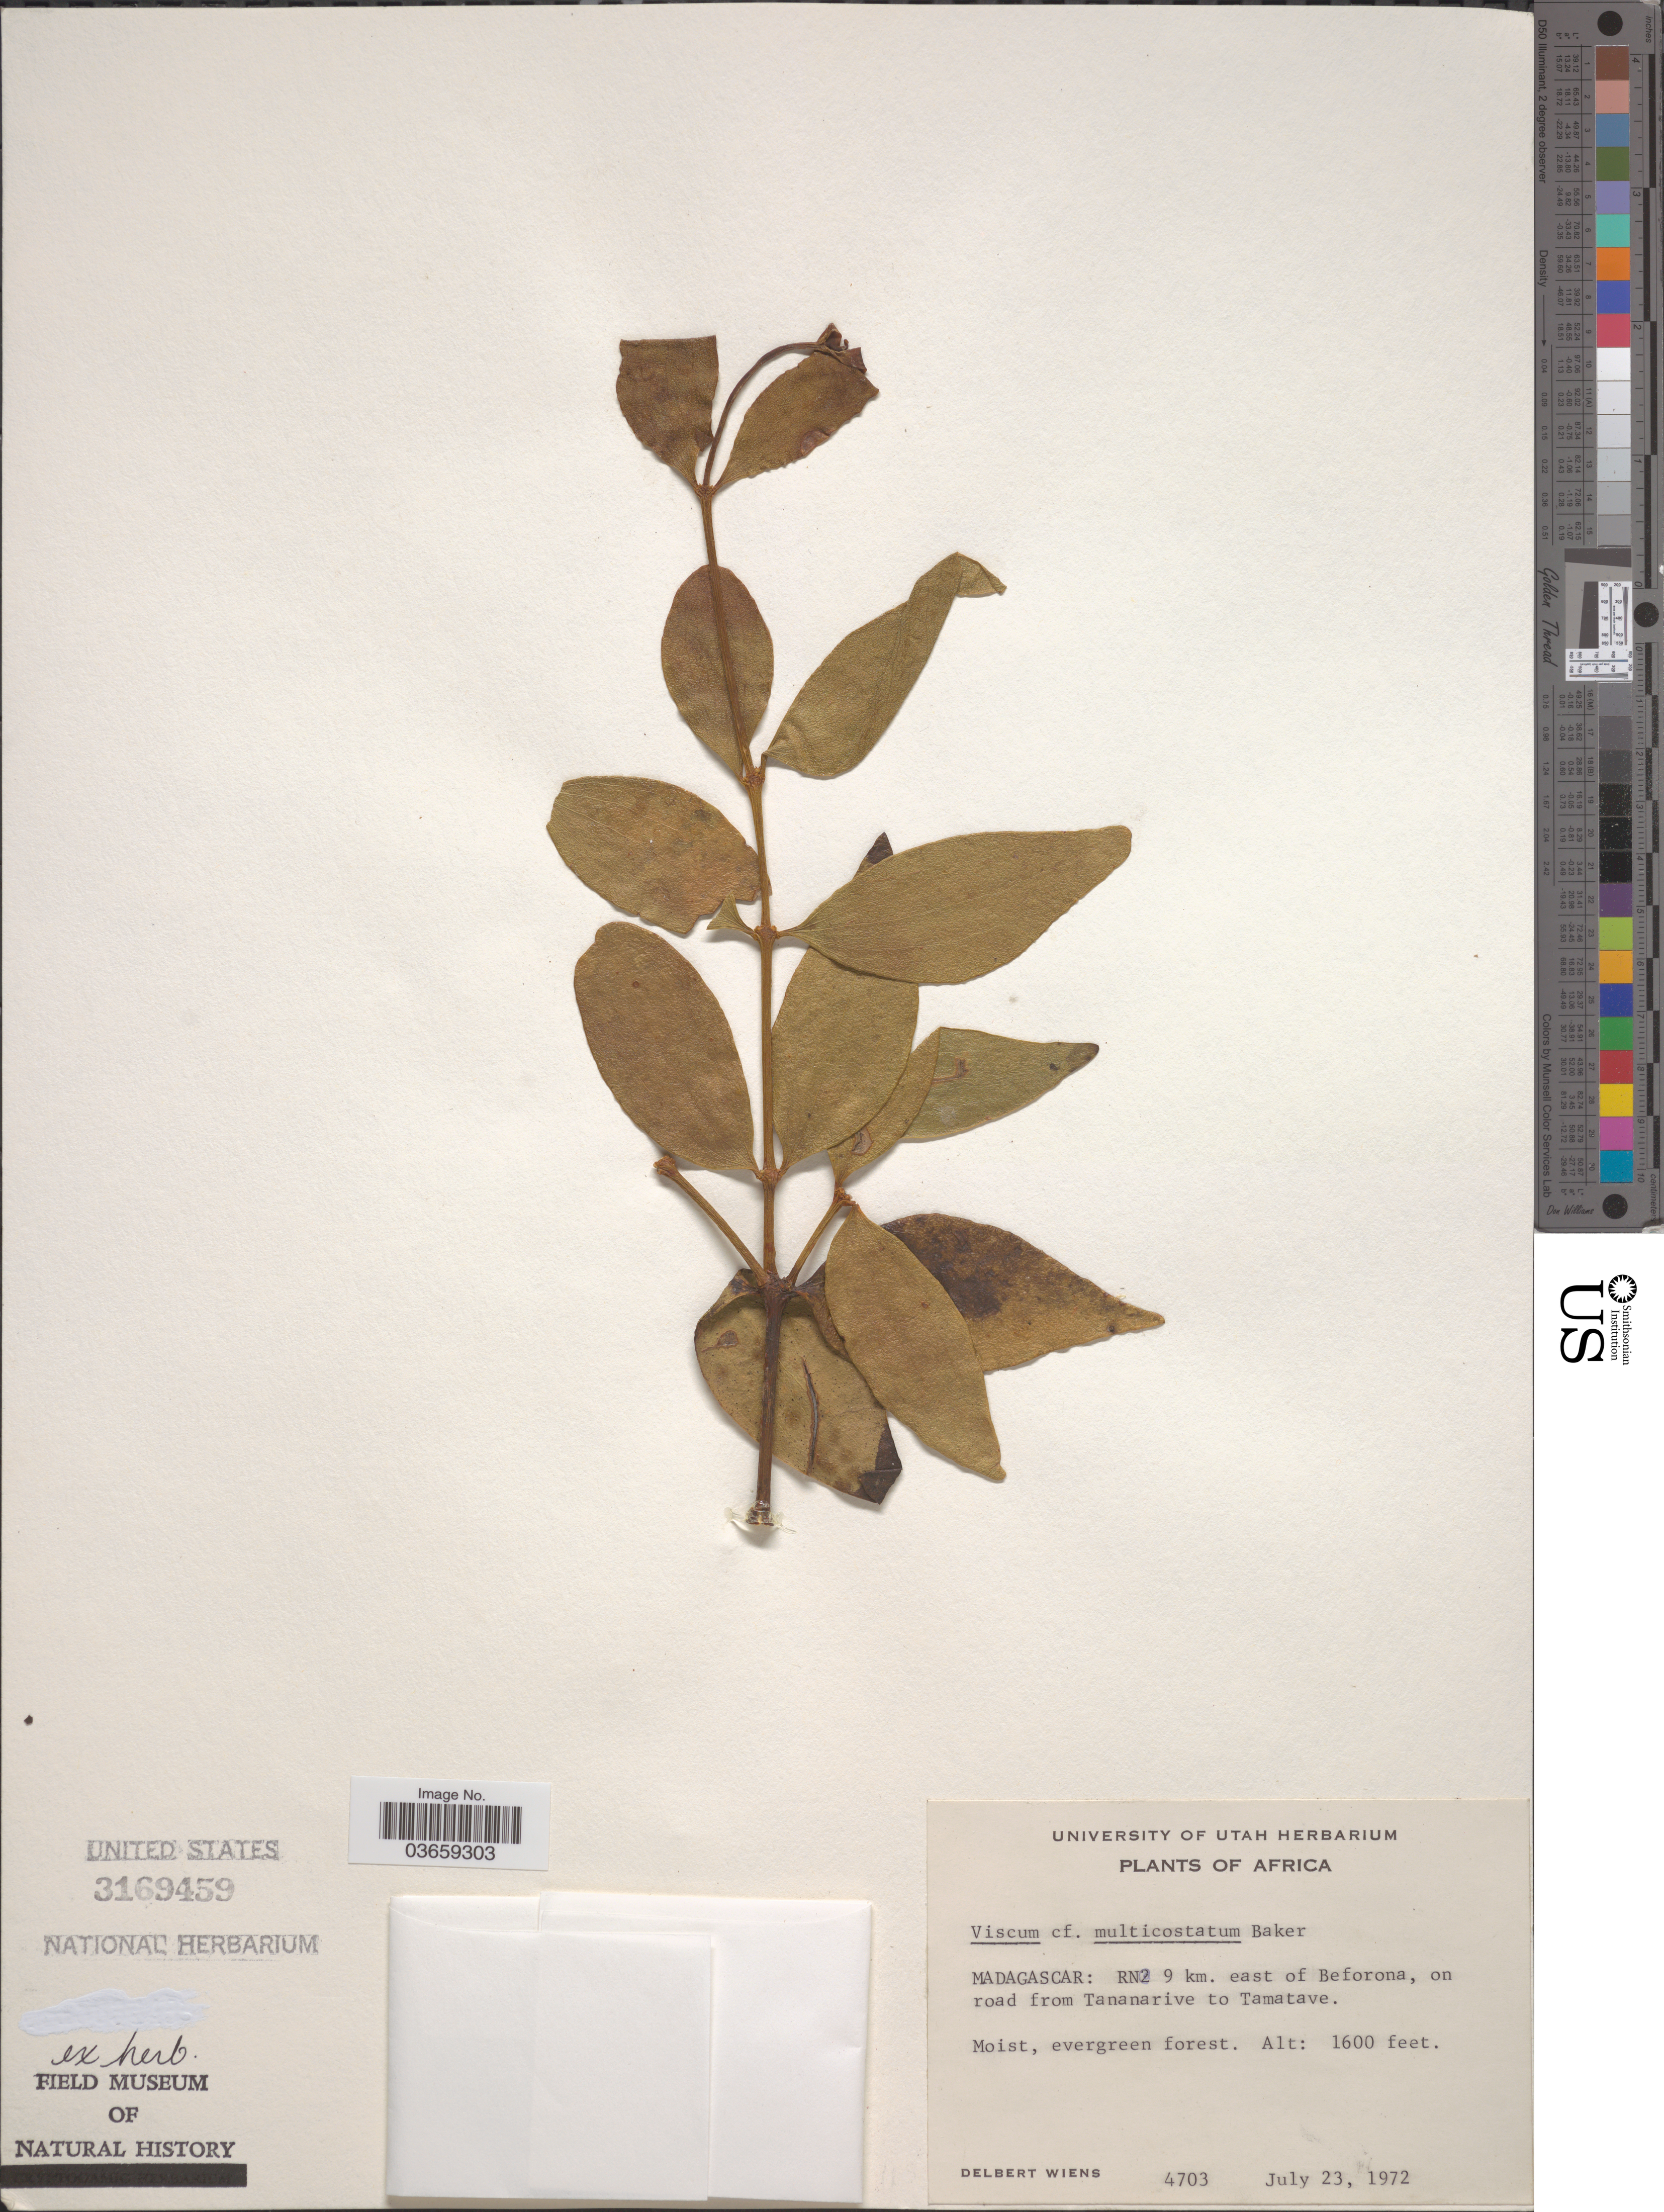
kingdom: Plantae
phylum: Tracheophyta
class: Magnoliopsida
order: Santalales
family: Viscaceae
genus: Viscum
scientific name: Viscum multicostatum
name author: Baker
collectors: D. Wiens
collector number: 4703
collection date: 1972-07-23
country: Madagascar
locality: RN2 9 km. east of Beforona, on road from Tananarive to Tamatave.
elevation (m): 488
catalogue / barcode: US 3169459